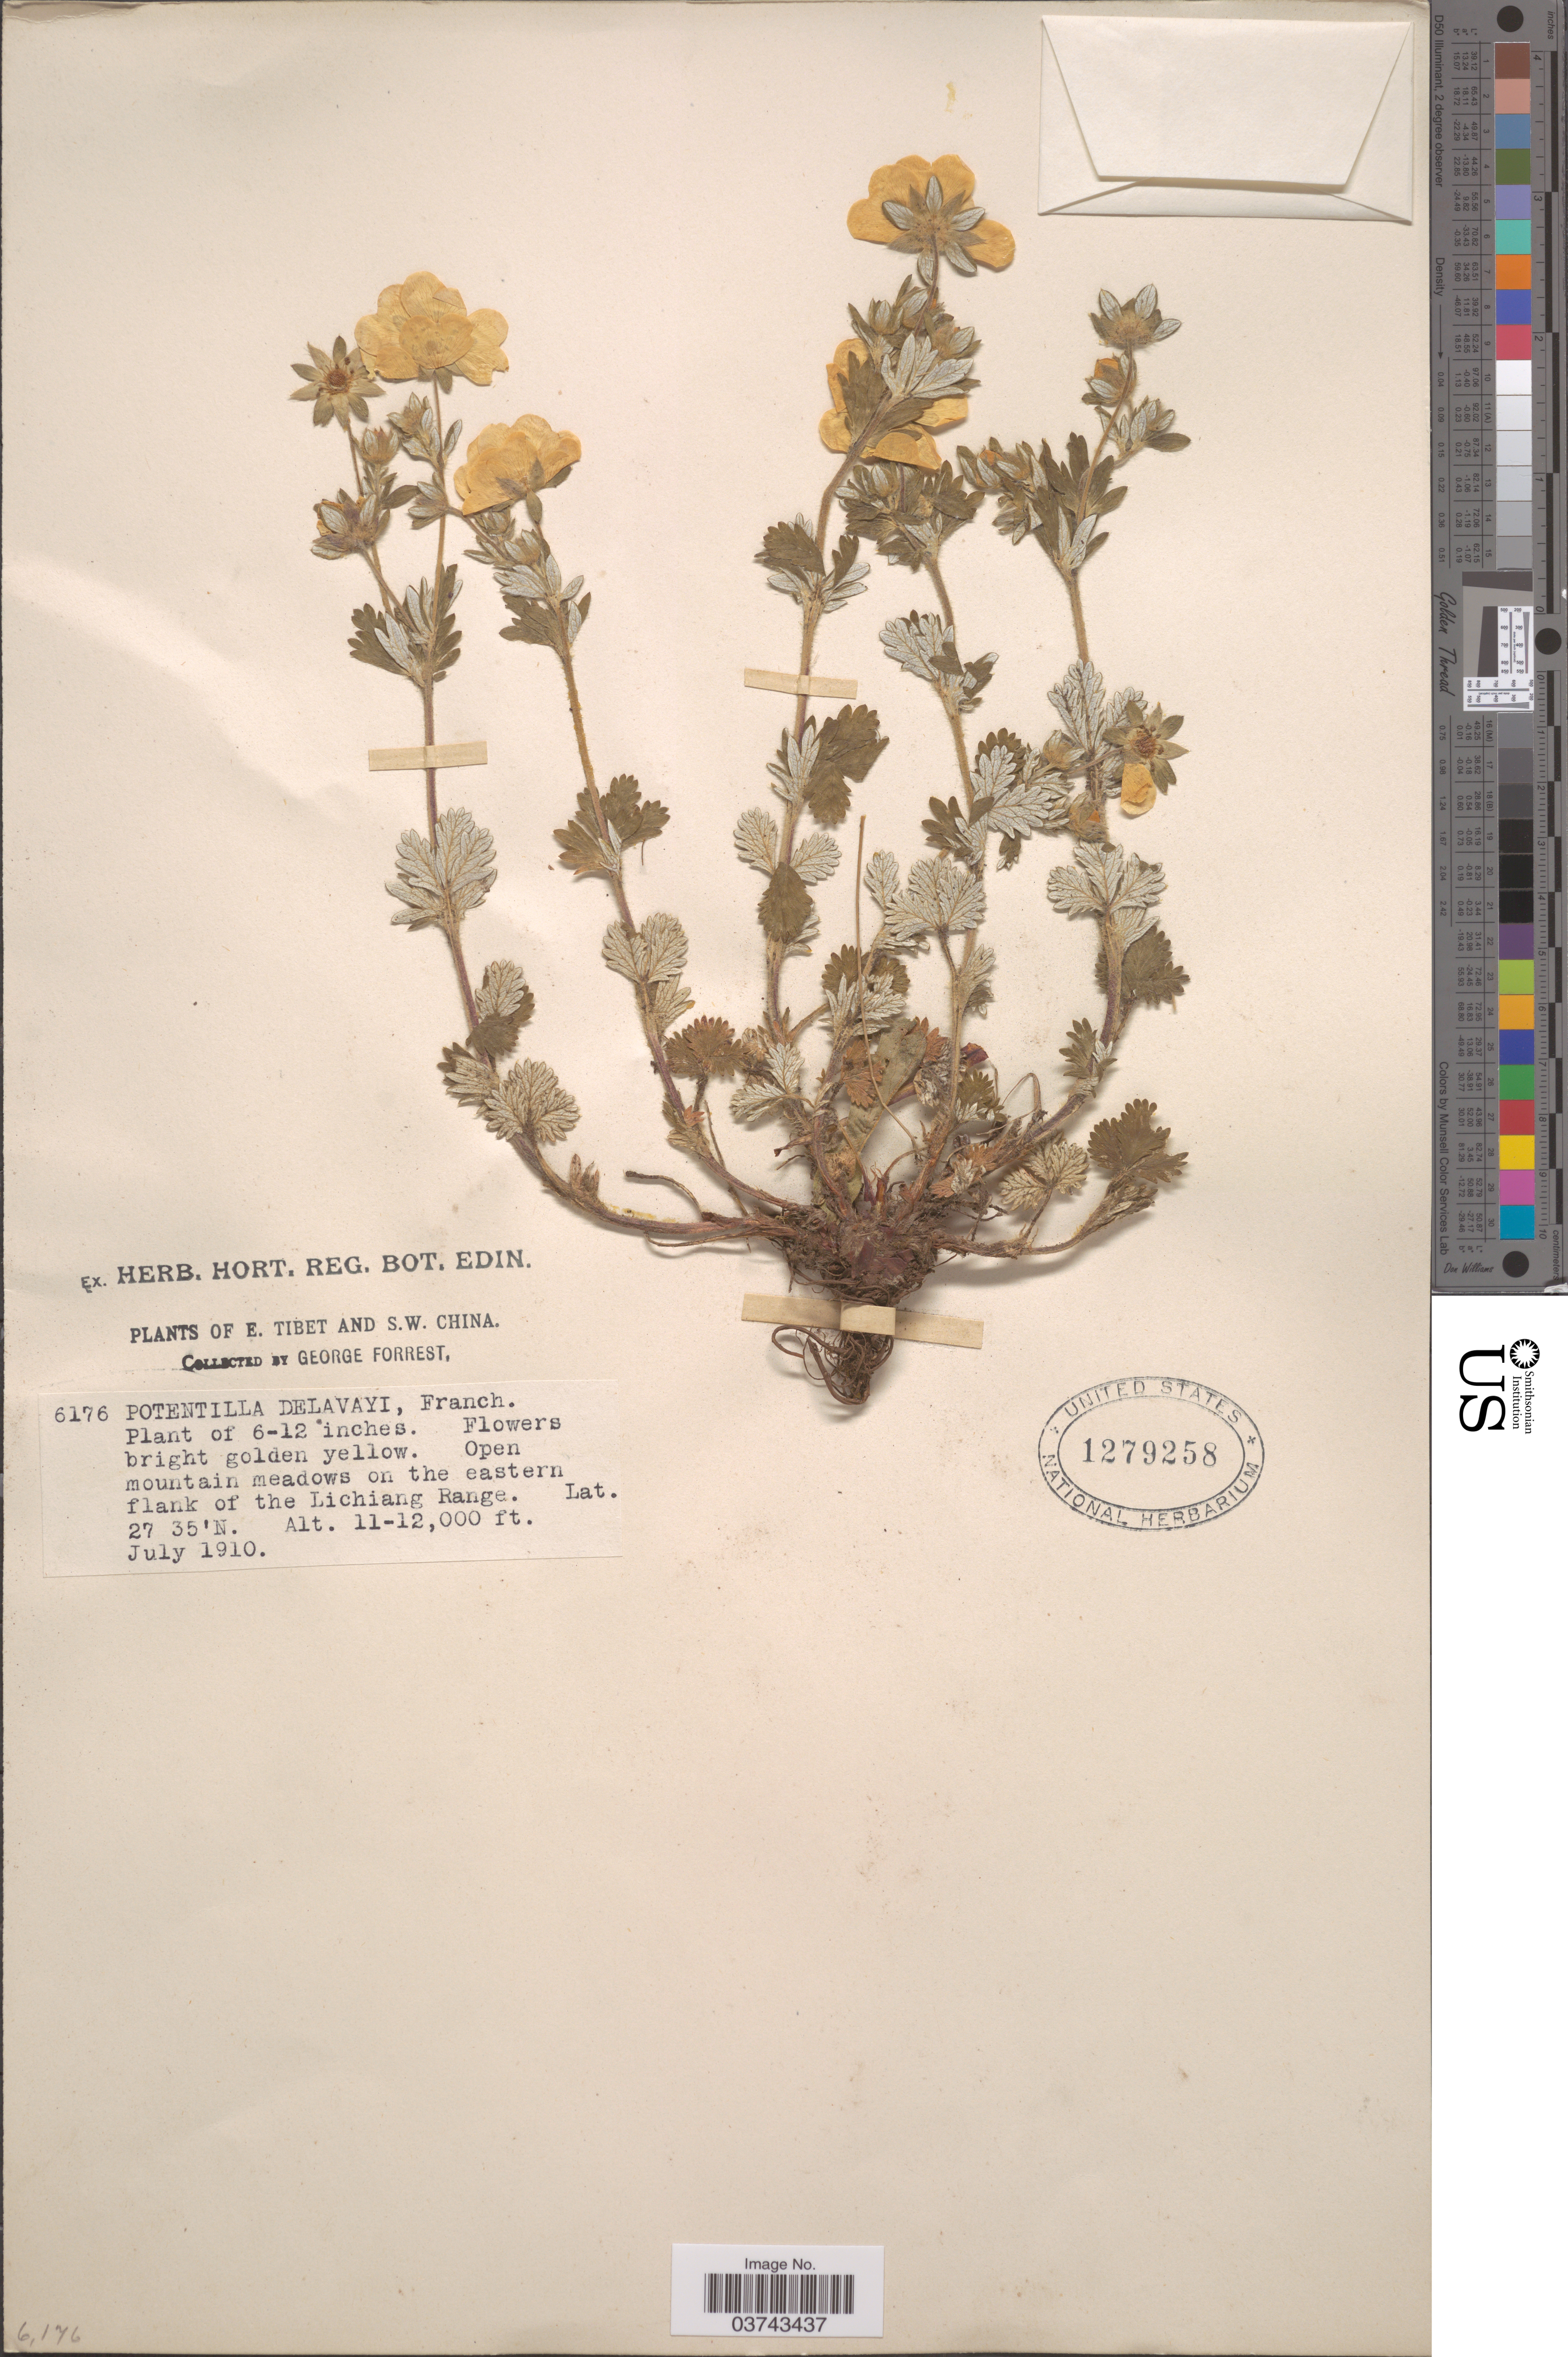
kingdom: Plantae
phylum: Tracheophyta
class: Magnoliopsida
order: Rosales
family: Rosaceae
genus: Potentilla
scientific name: Potentilla delavayi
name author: Franch.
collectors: G. Forrest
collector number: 6176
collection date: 1910-07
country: China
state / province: Xizang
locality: E. Tibet and S. W. China. Eastern flank of the Lichiang Range.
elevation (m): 3353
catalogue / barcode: US 1279258